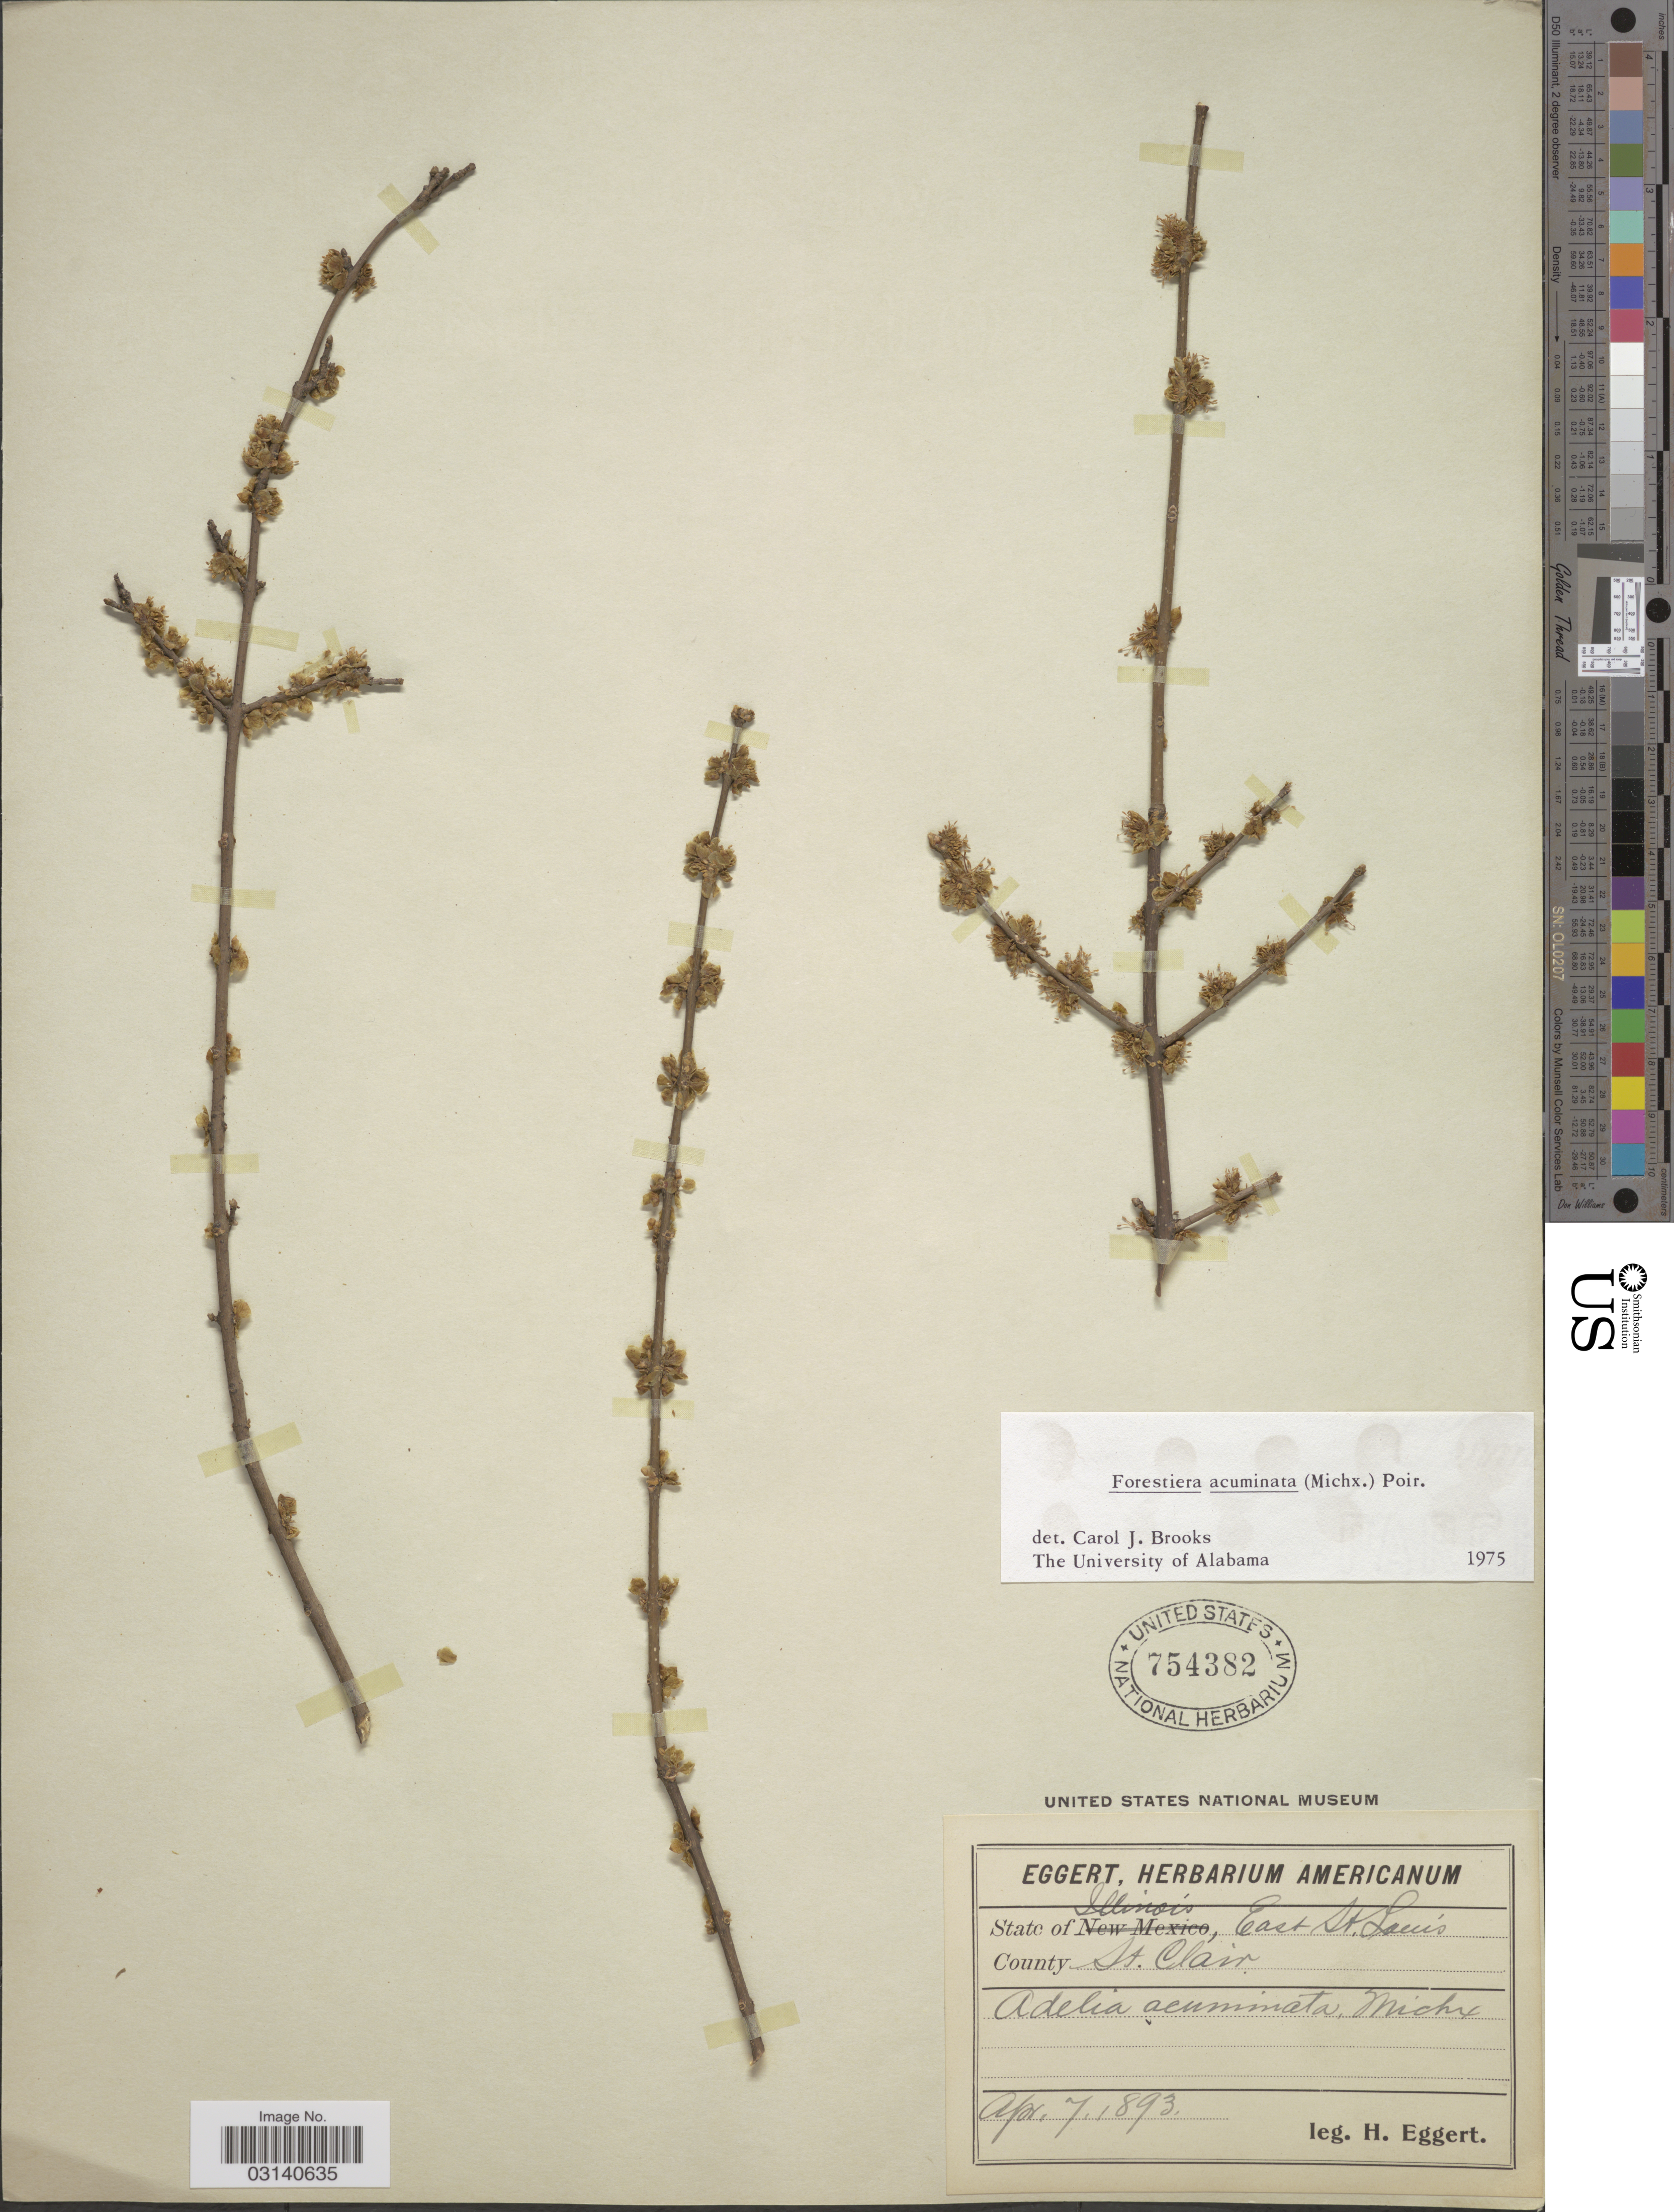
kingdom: Plantae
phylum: Tracheophyta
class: Magnoliopsida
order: Lamiales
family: Oleaceae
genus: Forestiera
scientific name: Forestiera acuminata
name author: (Michx.) Poir.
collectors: H. Eggert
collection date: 1893-04-07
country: United States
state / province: Illinois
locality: East St. Louis, County St. Clair.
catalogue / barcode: US 754382